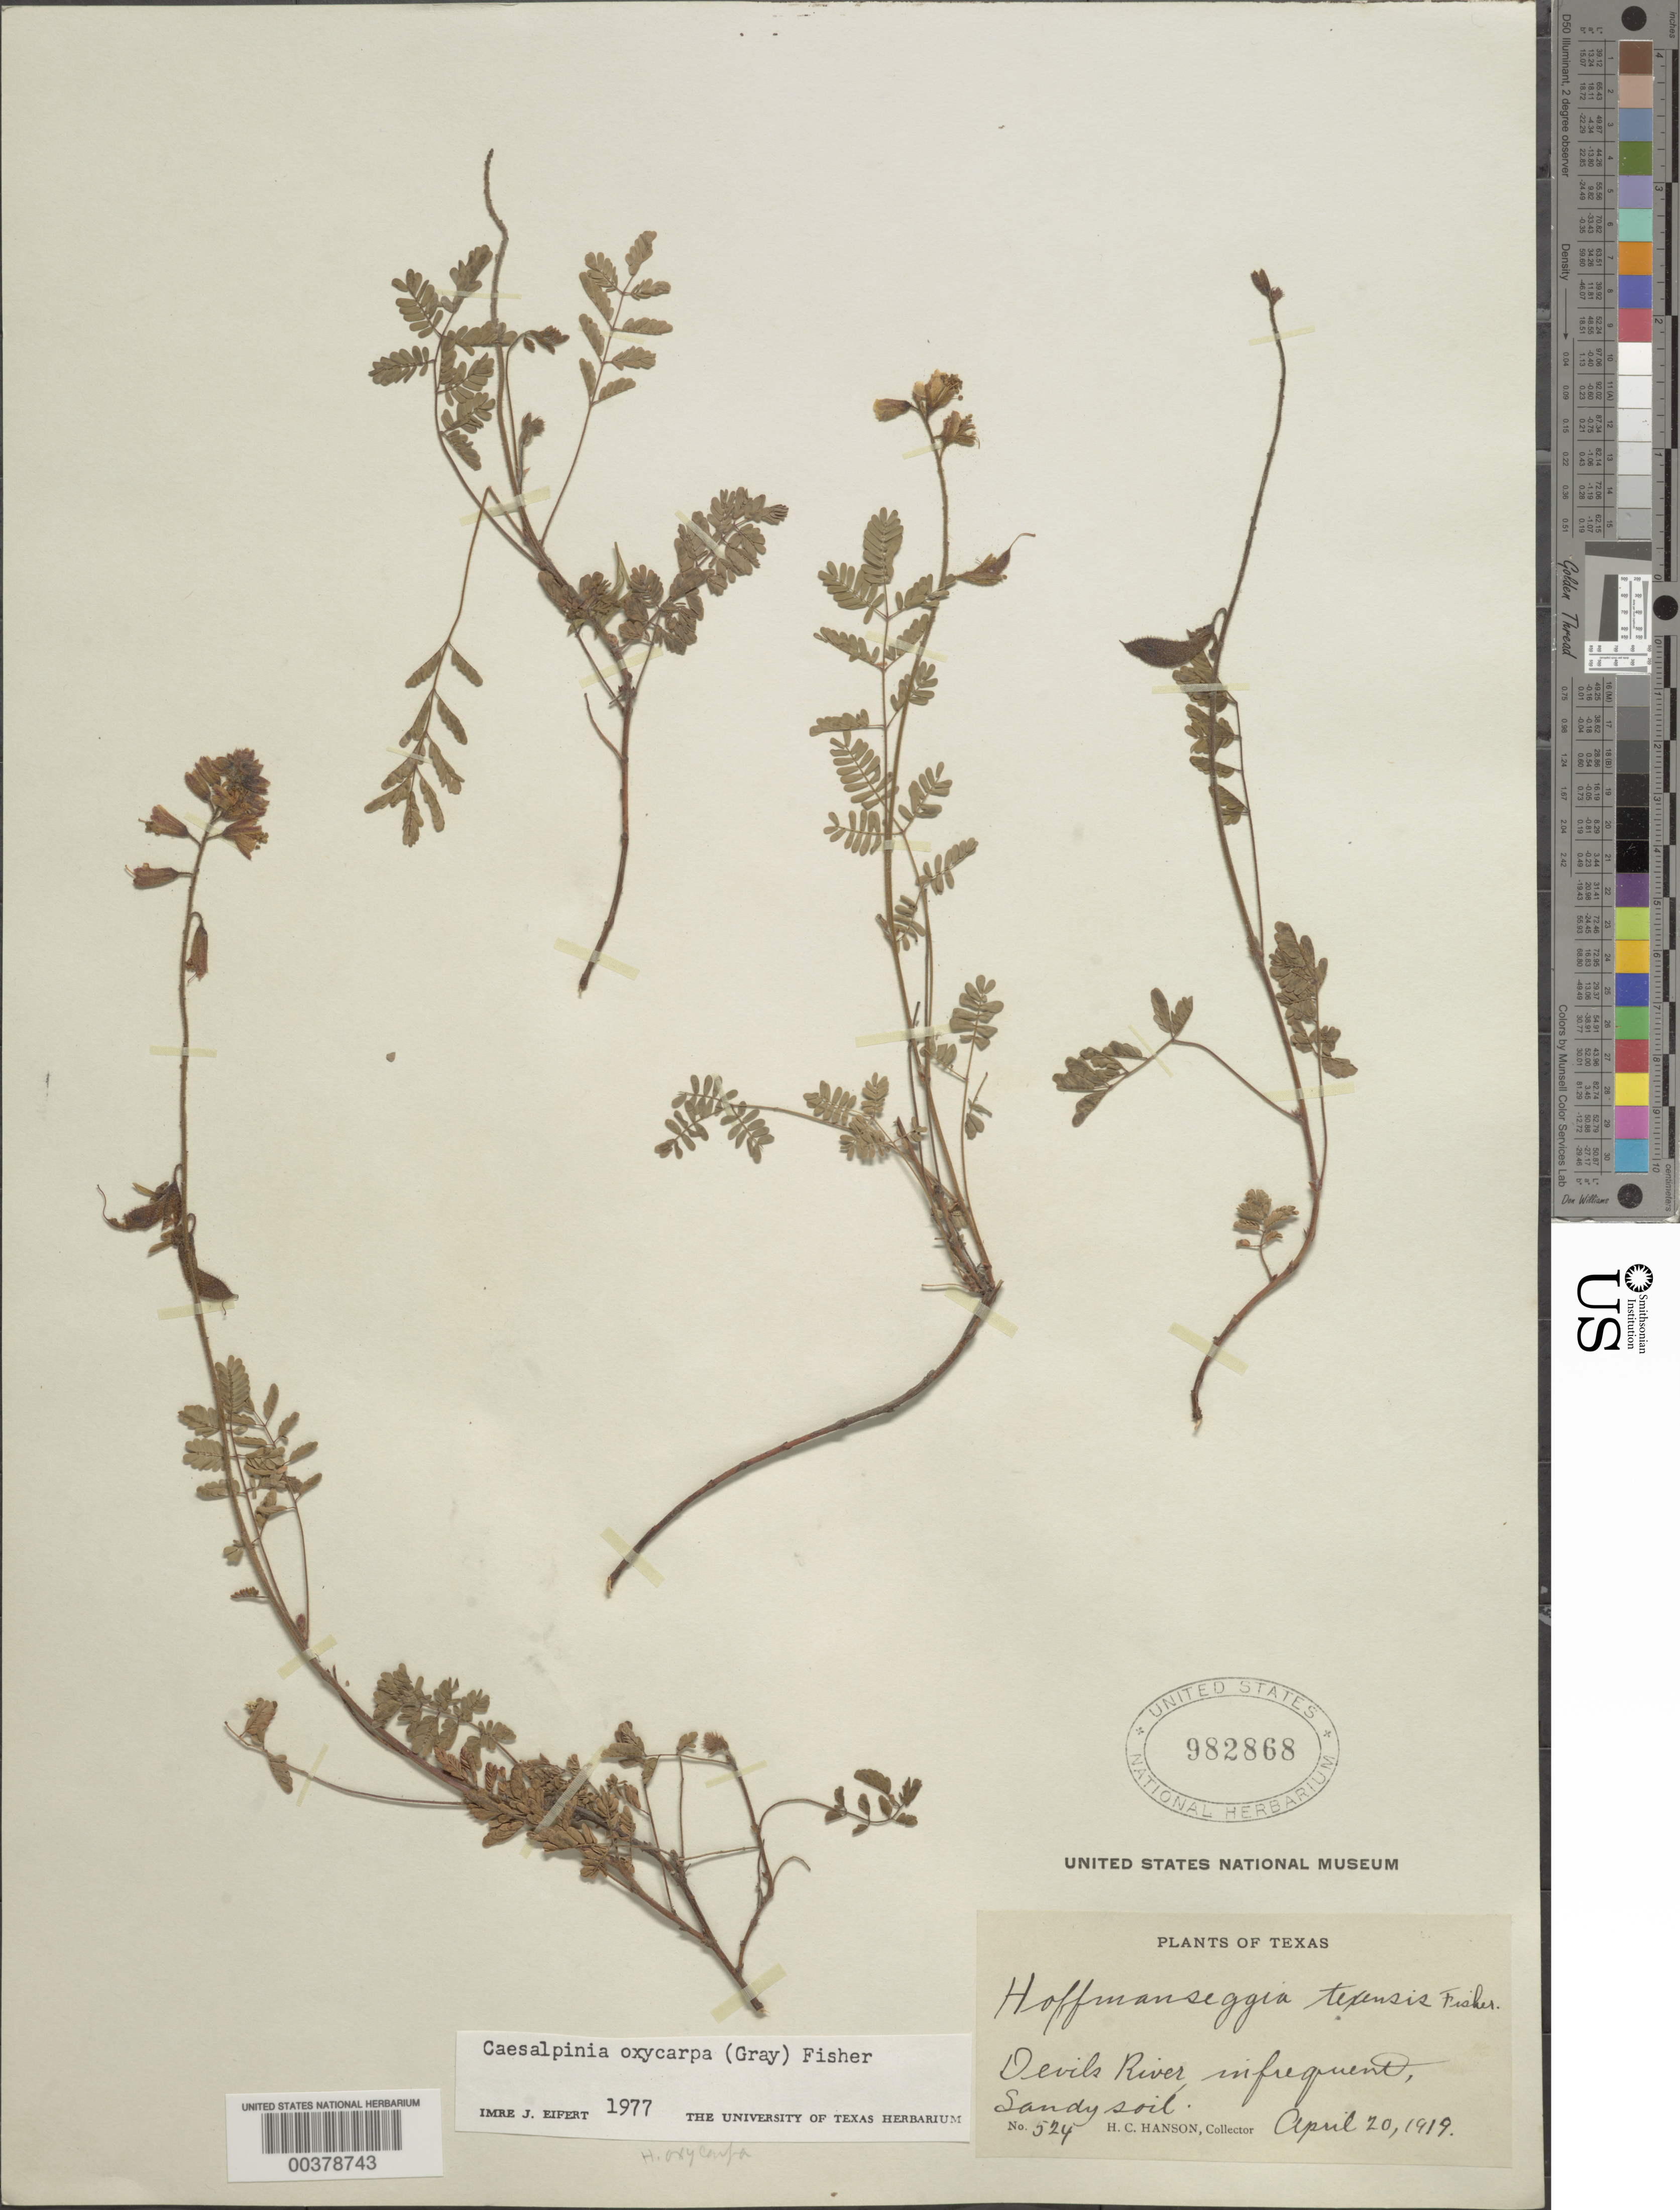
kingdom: Plantae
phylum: Tracheophyta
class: Magnoliopsida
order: Fabales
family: Fabaceae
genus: Hoffmannseggia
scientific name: Hoffmannseggia oxycarpa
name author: Benth.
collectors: H. Hanson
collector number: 524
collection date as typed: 20 Apr 1919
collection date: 1919-04-20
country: United States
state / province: Texas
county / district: Val Verde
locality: Devil's river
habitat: Sandy soil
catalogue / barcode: US 982868